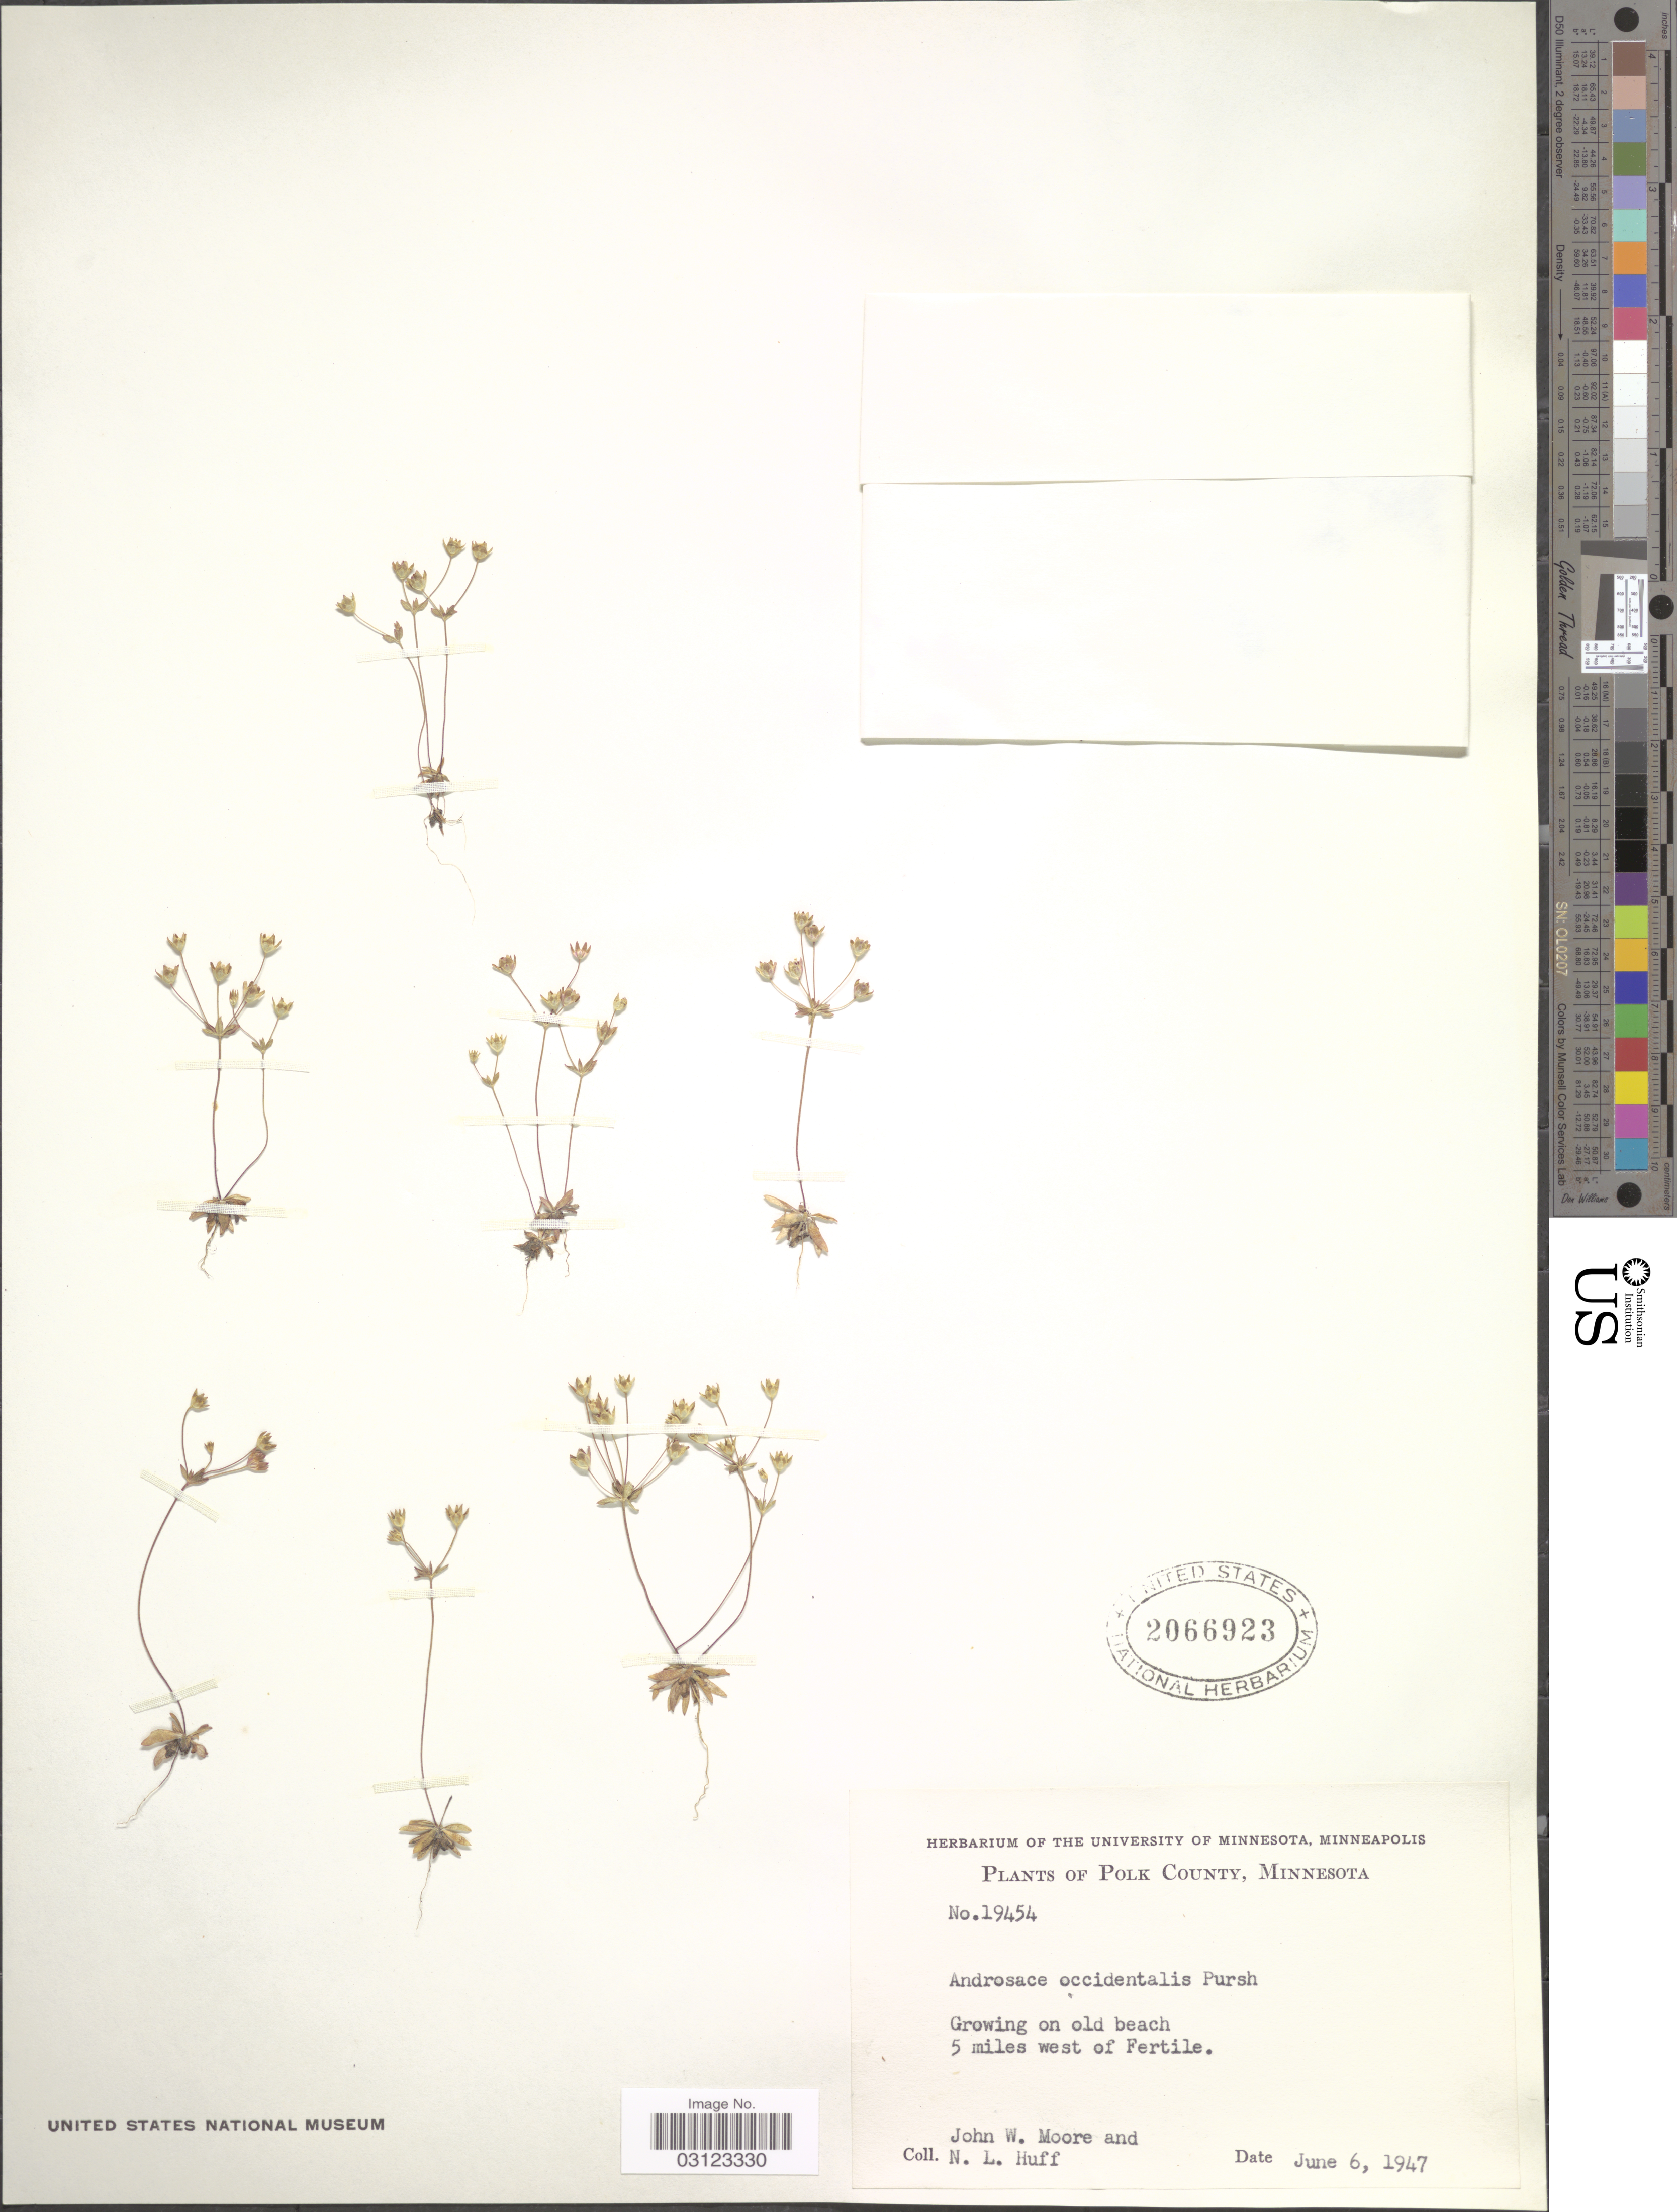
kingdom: Plantae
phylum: Tracheophyta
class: Magnoliopsida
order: Ericales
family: Primulaceae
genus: Androsace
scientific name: Androsace occidentalis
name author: (Pursh) Pursh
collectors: J. Moore & N. Huff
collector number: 19454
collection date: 1947-06-06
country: United States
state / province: Minnesota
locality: Polk County. Old beach 5 miles west of Fertile.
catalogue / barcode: US 2066923